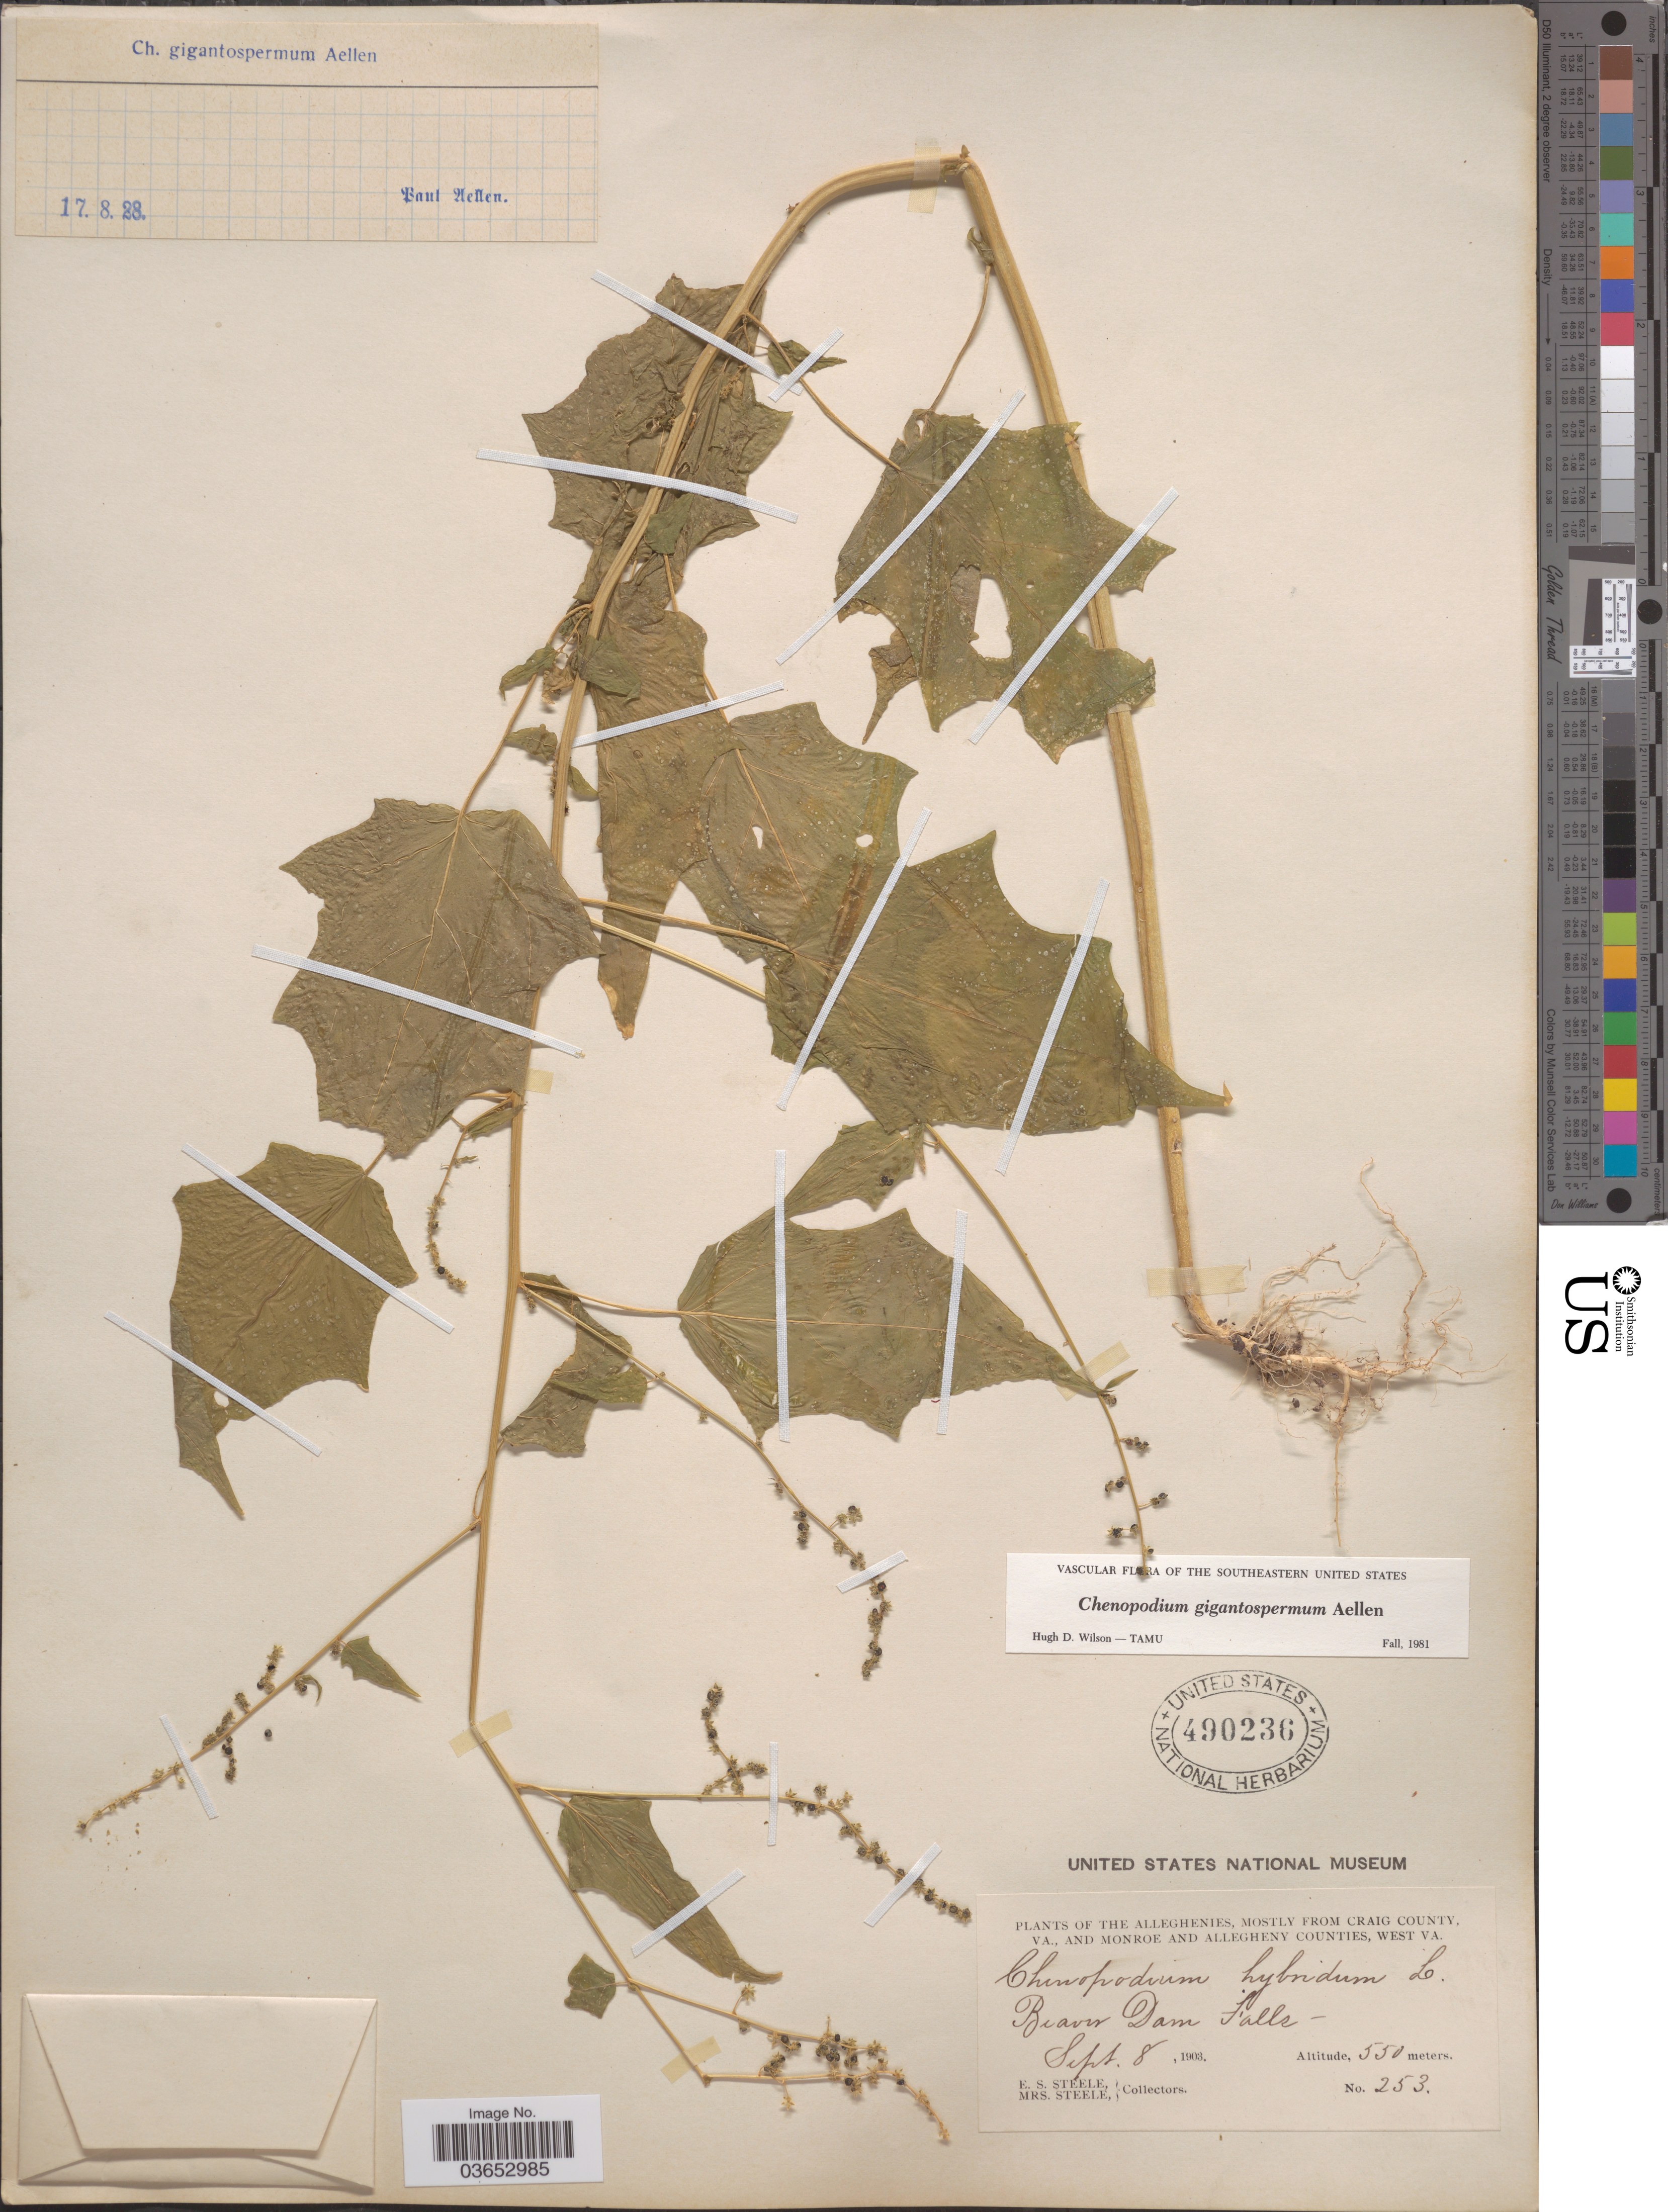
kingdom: Plantae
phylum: Tracheophyta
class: Magnoliopsida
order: Caryophyllales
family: Amaranthaceae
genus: Chenopodium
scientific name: Chenopodium gigantospermum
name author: Aellen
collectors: E. Steele & Mrs. E. S. Steele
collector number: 253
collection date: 1903-09-08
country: United States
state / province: Virginia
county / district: Craig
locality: The Alleghenies, mostly from Craig County VA., and Monroe and Allegheny Counties, West VA. Beaver Dam Falls.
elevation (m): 550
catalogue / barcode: US 490236